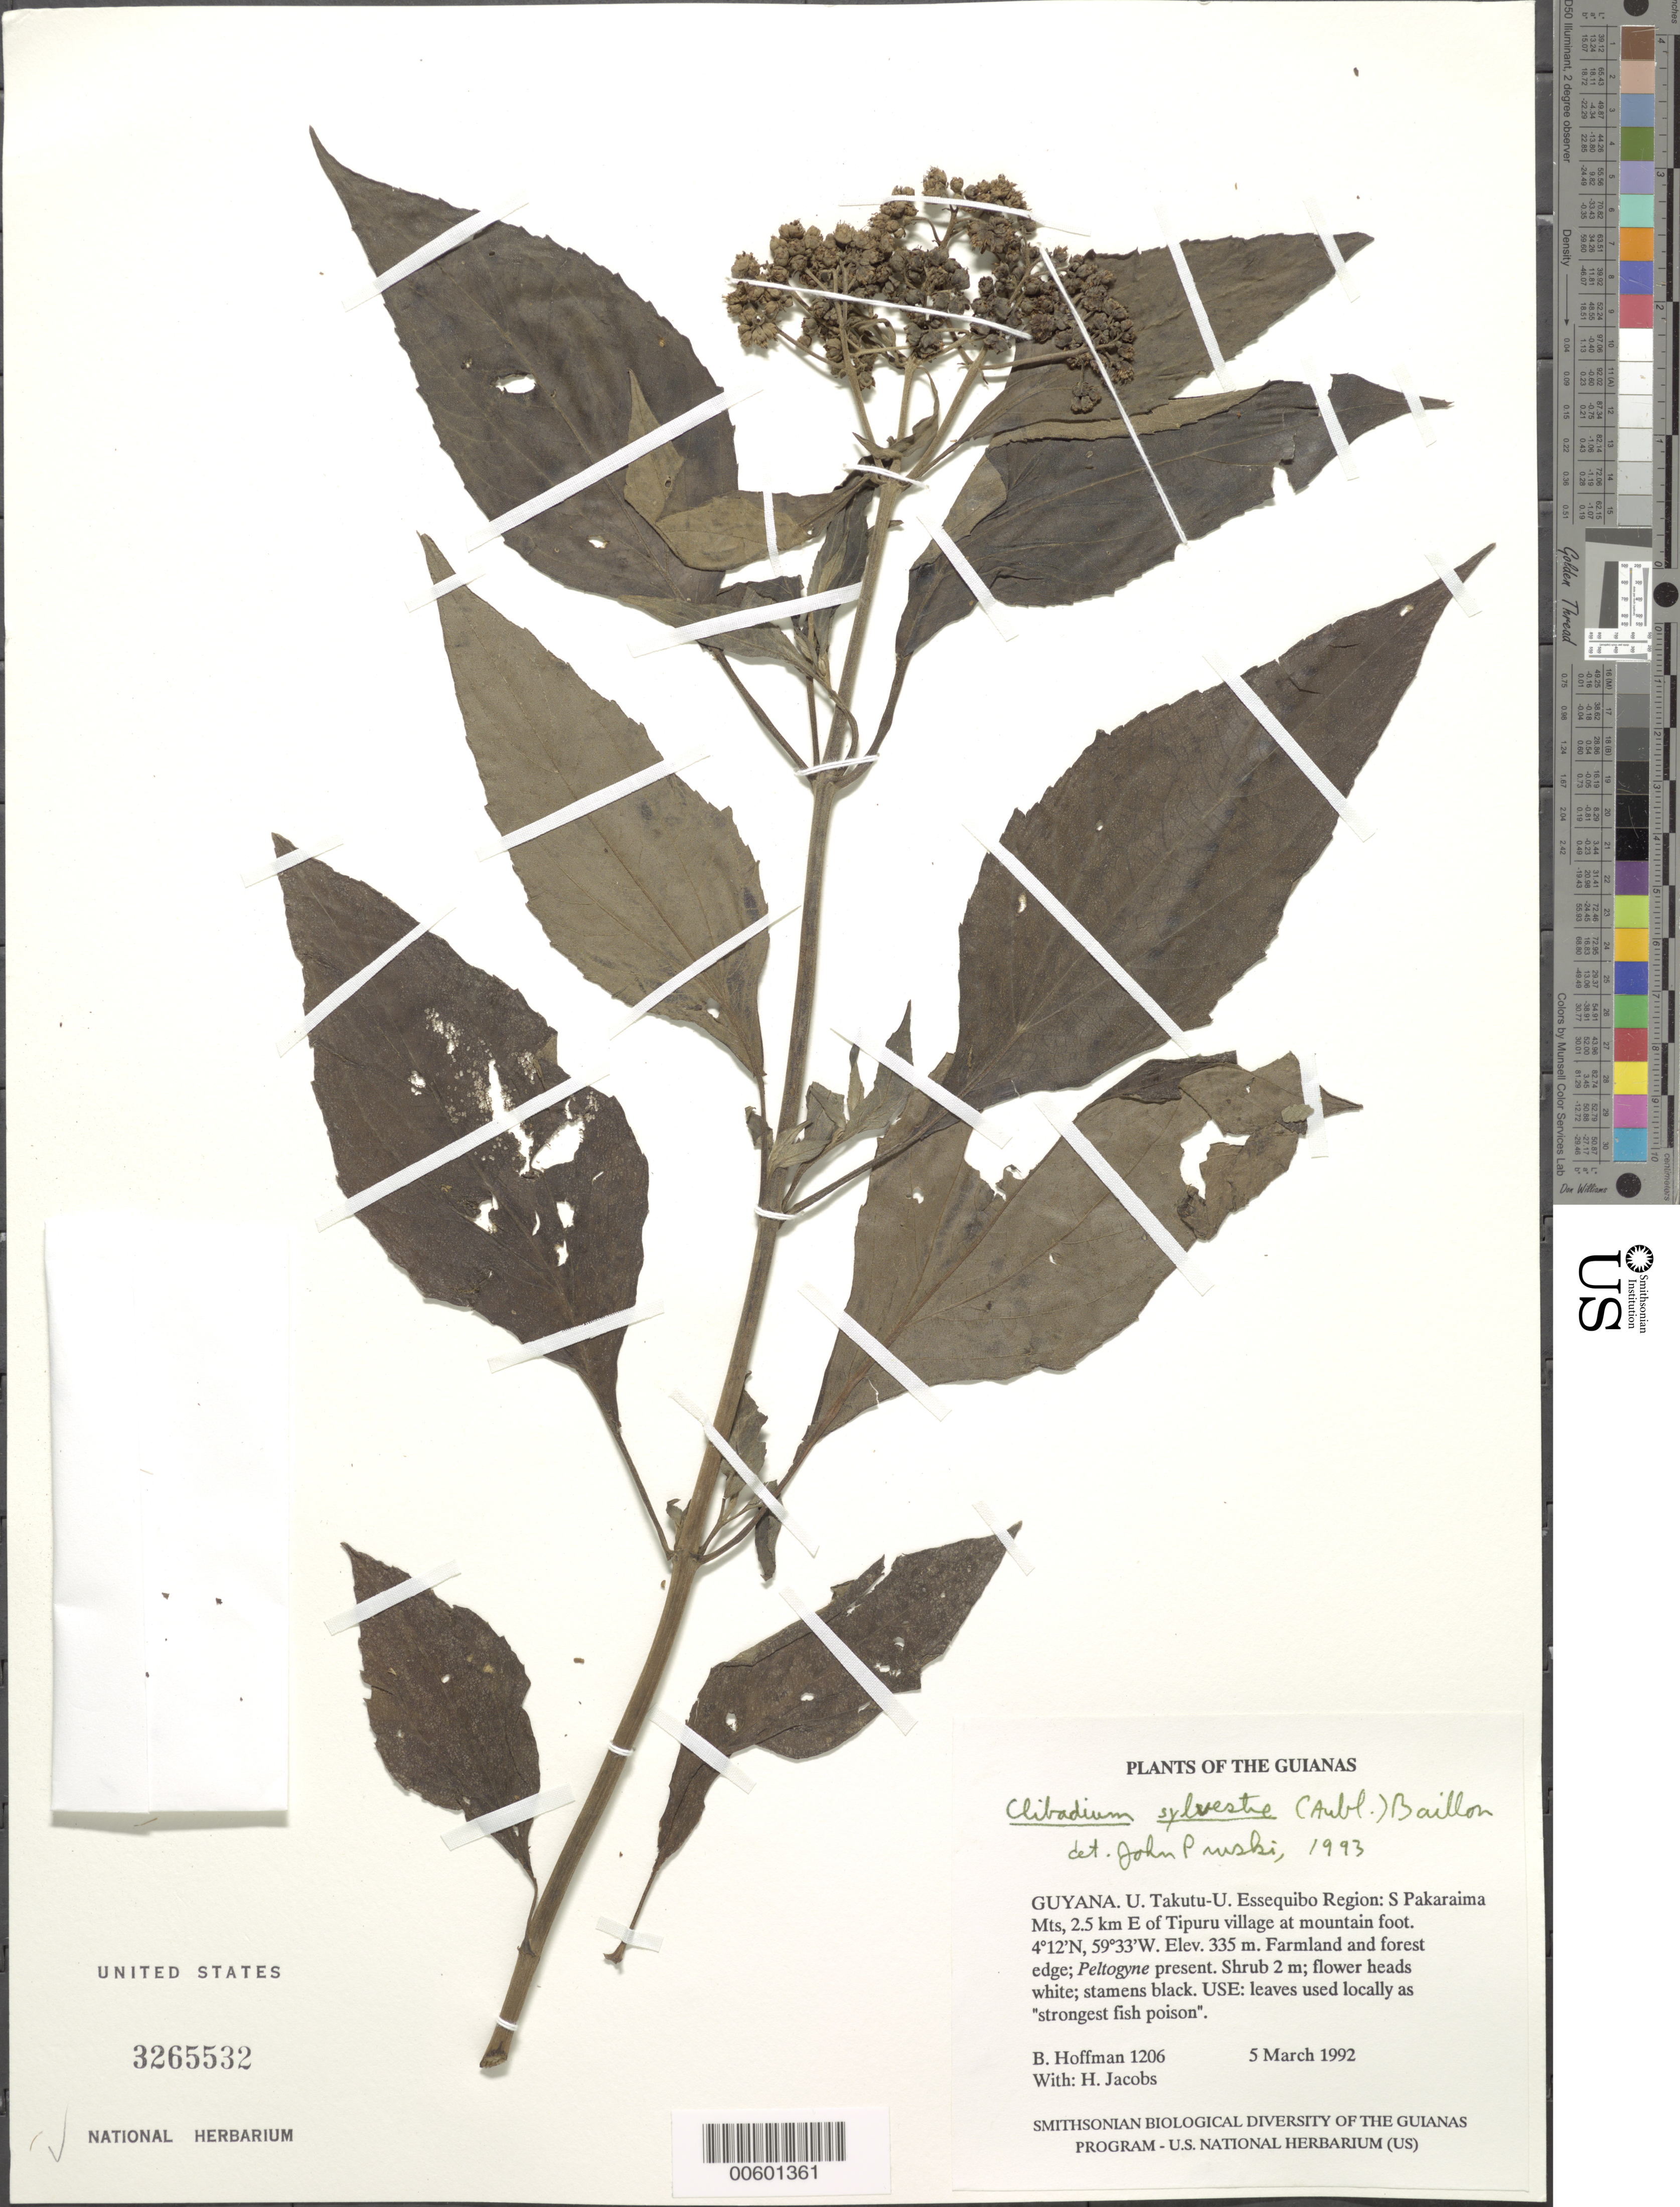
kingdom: Plantae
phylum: Tracheophyta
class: Magnoliopsida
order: Asterales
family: Asteraceae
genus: Clibadium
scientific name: Clibadium sylvestre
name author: (Aubl.) Baill.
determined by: Pruski, J. F.; Funk, V. A.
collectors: B. Hoffman & H. Jacobs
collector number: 1206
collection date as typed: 5 March 1992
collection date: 1992-03-05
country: Guyana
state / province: U. Takutu-U. Essequibo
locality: S Pakaraima Mts, 2.5 km E of Tipuru Village at mountain foot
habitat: Farmland and forest edge; Peltogyne present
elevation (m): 335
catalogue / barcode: US 3265532